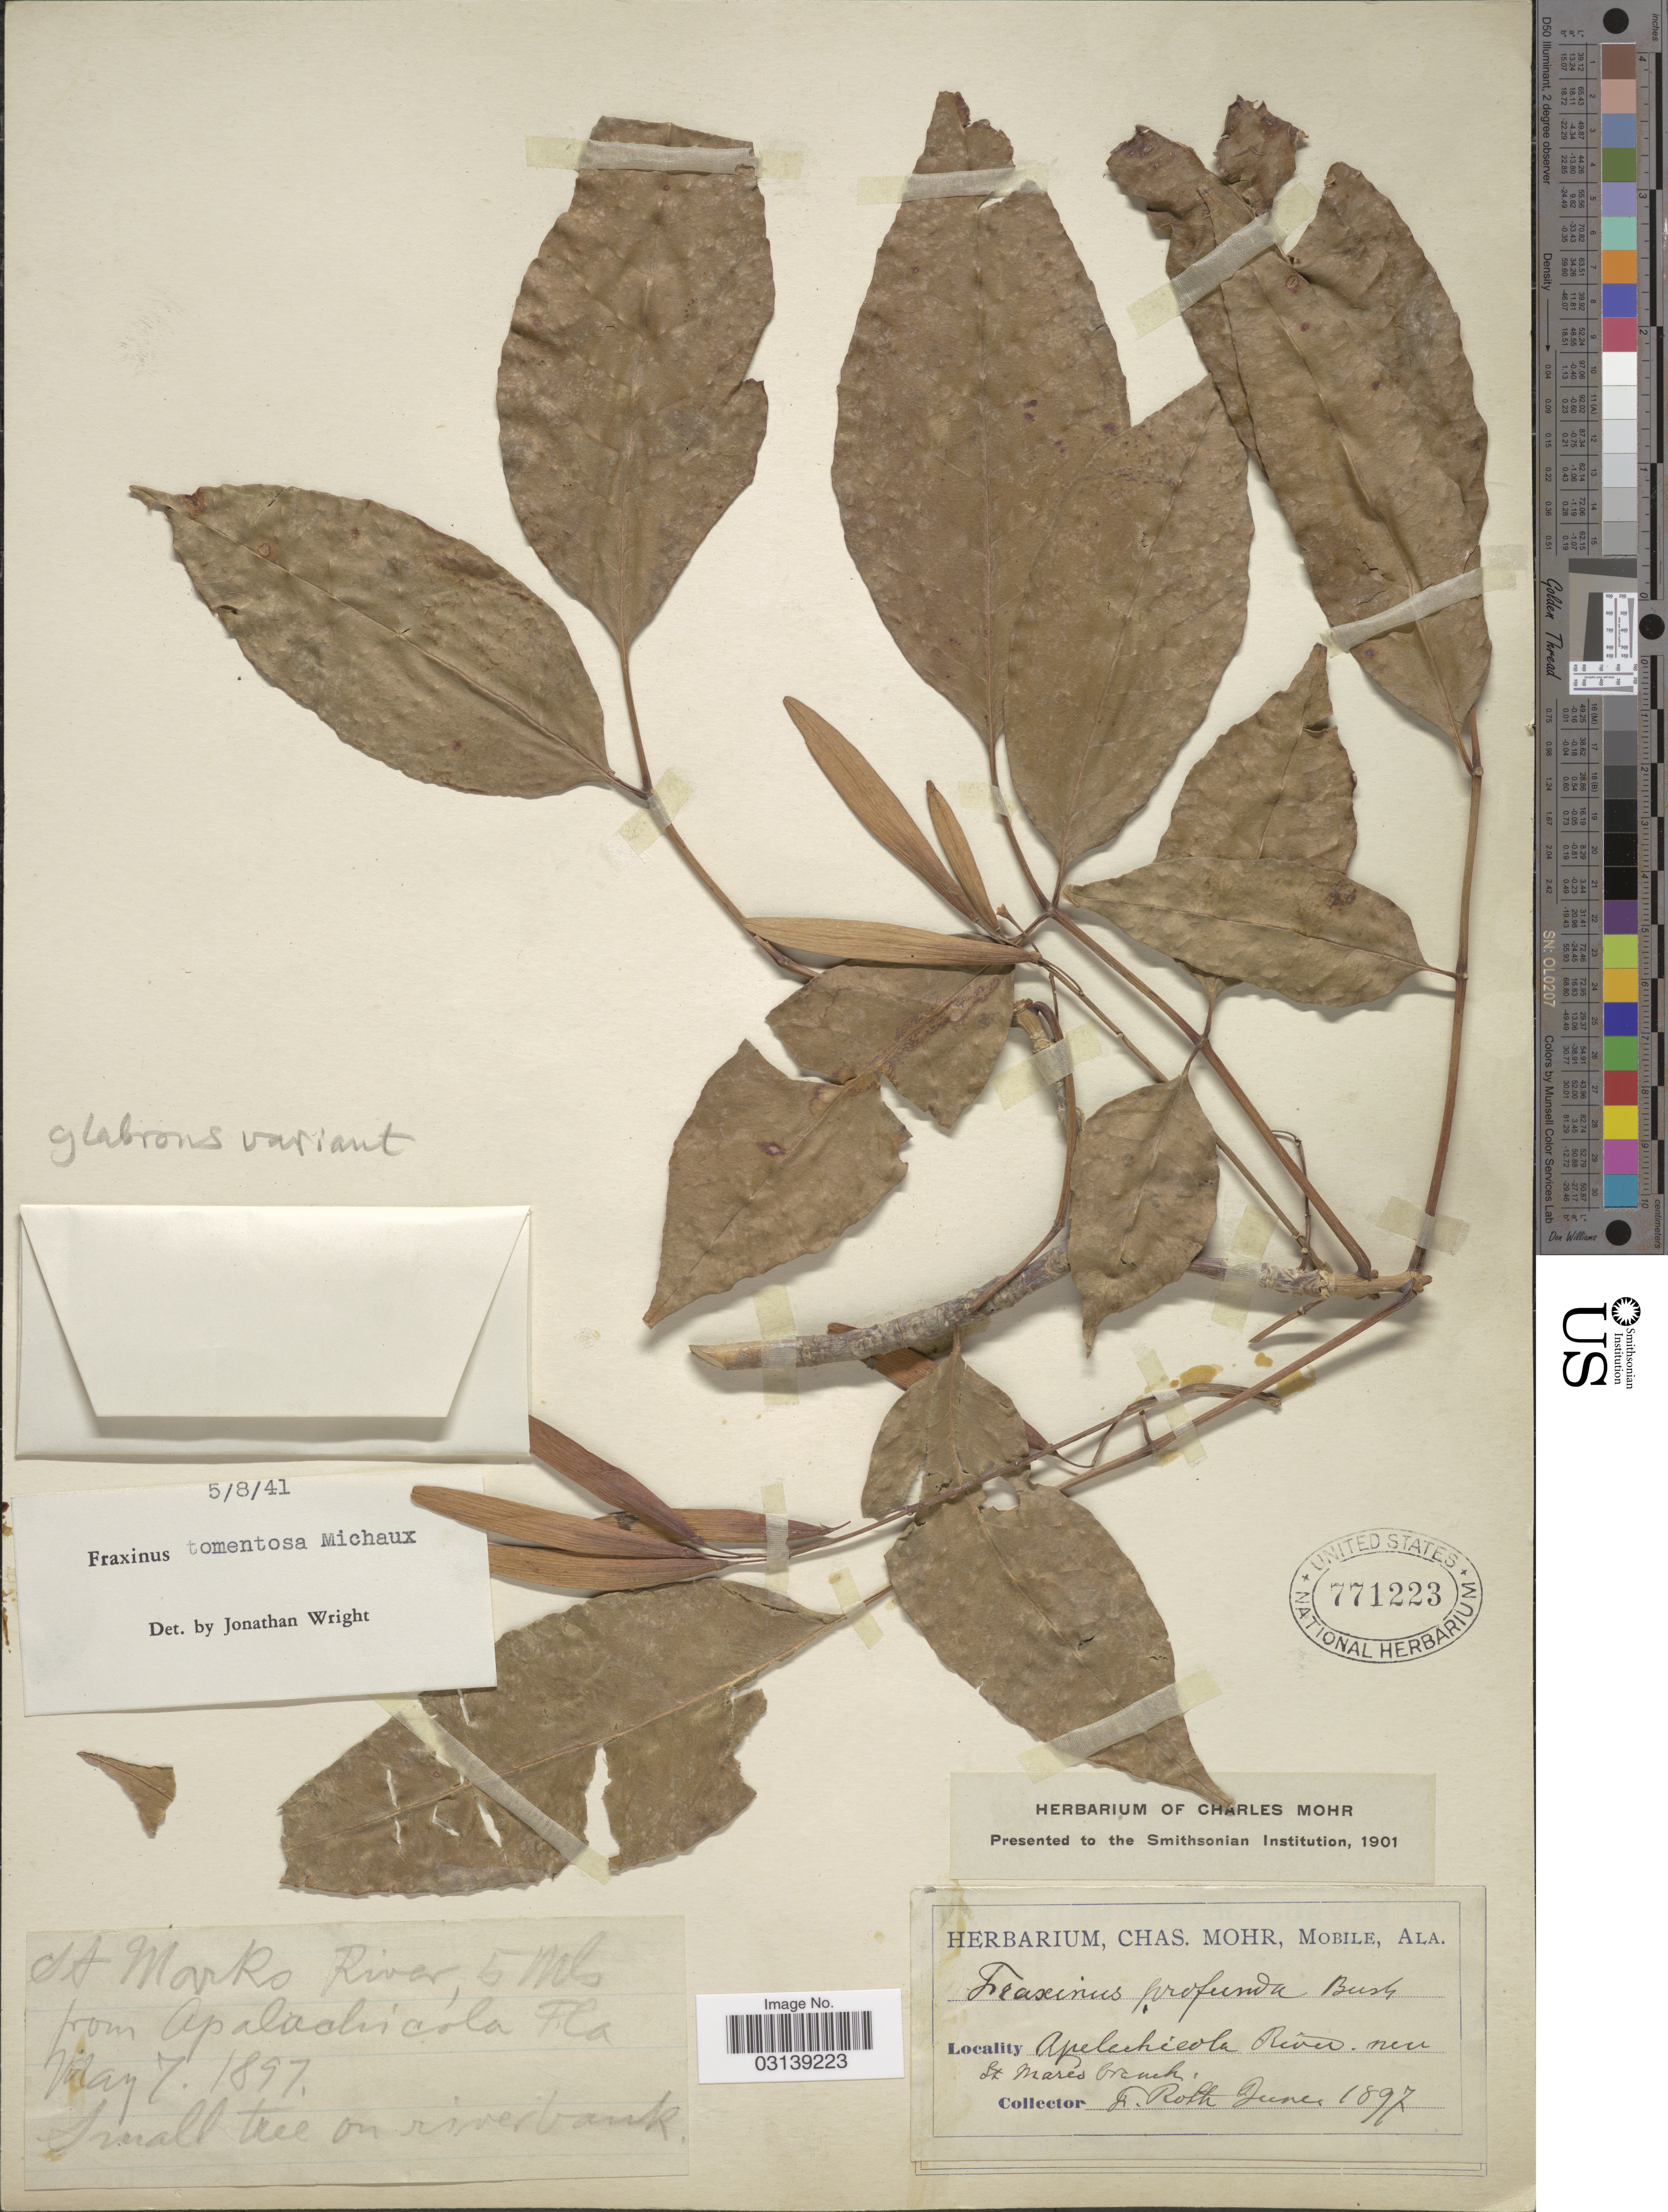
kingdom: Plantae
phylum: Tracheophyta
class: Magnoliopsida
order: Lamiales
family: Oleaceae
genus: Fraxinus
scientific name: Fraxinus profunda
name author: (Bush) Bush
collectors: F. Roth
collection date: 1897-06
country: United States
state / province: Florida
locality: Apalachicola River, near St. Mark's Branch.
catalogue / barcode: US 771223